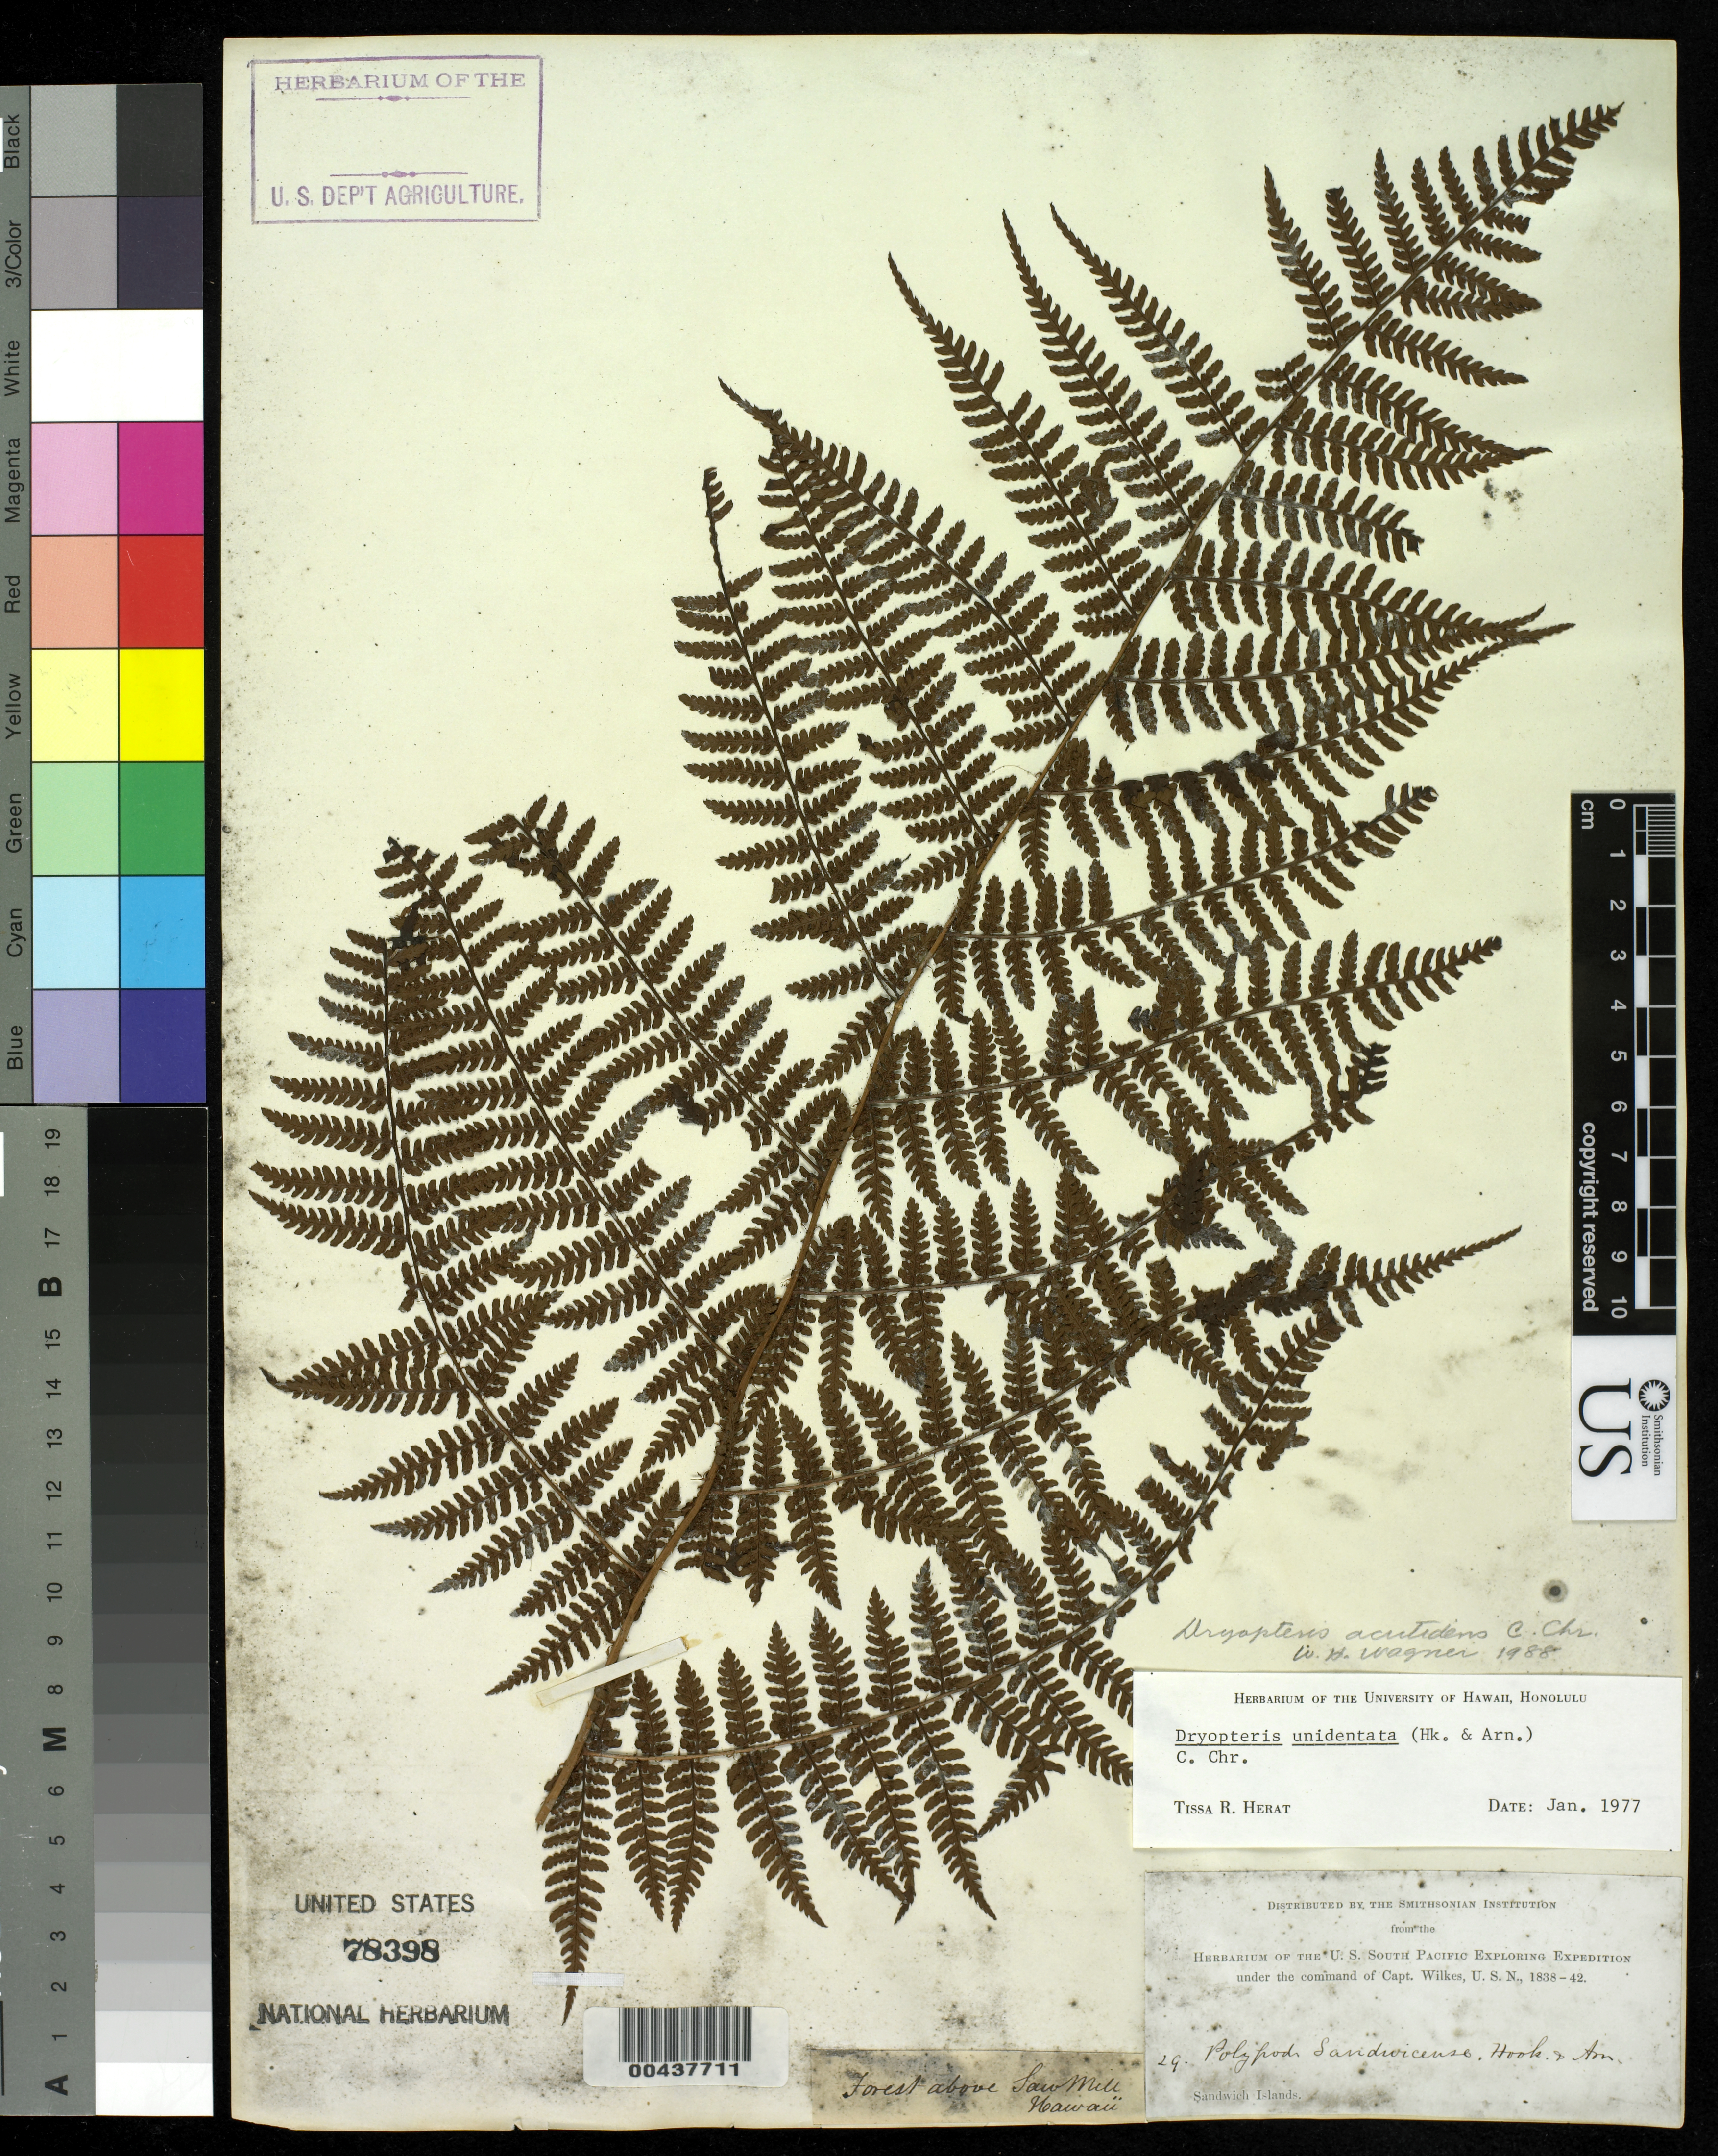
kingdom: Plantae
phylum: Tracheophyta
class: Polypodiopsida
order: Polypodiales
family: Dryopteridaceae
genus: Dryopteris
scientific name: Dryopteris acutidens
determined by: Wagner, W. H.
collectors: Wilkes Explor. Exped.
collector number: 29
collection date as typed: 1838 to -- --- 1842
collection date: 1838/1842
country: United States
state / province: Hawaii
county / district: Hawaii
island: Hawaii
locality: Forest above saw mill, Sandwich Islands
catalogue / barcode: US 78398